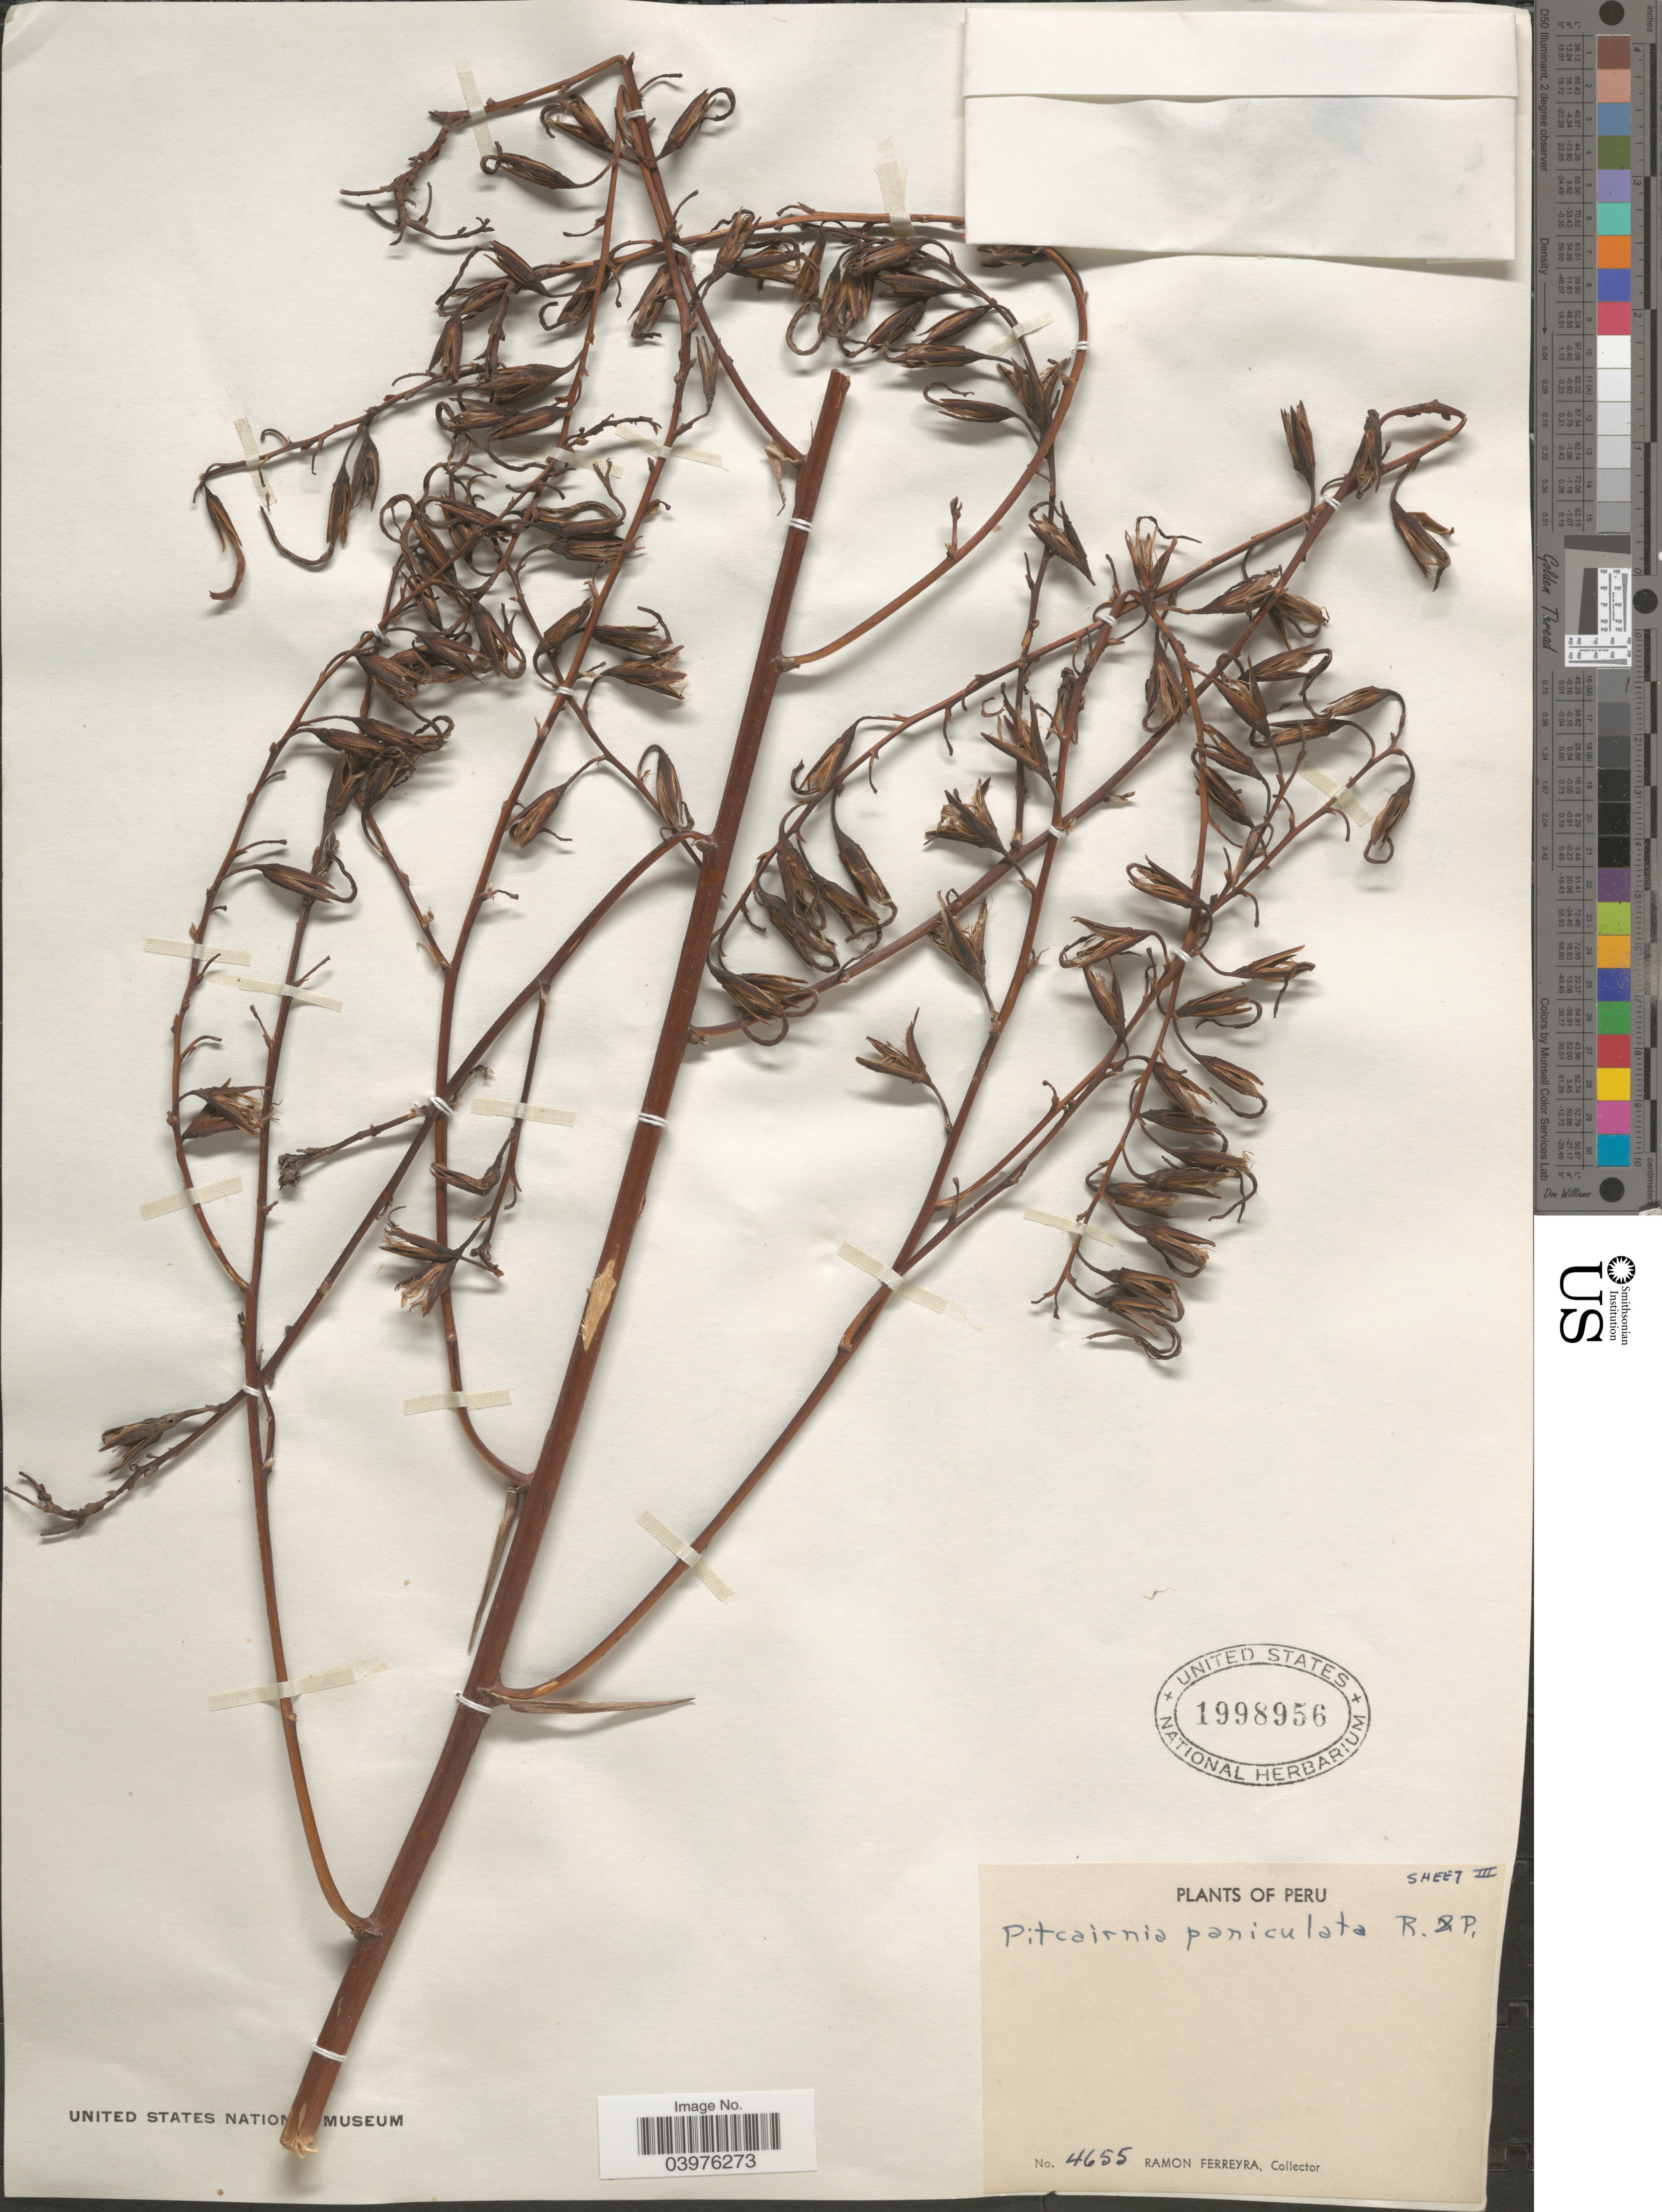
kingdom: Plantae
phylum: Tracheophyta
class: Liliopsida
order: Poales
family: Bromeliaceae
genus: Pitcairnia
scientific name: Pitcairnia paniculata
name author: (Ruiz & Pav.) Ruiz & Pav.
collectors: R. A. Ferreyra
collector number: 4655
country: Peru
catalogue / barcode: US 1998956